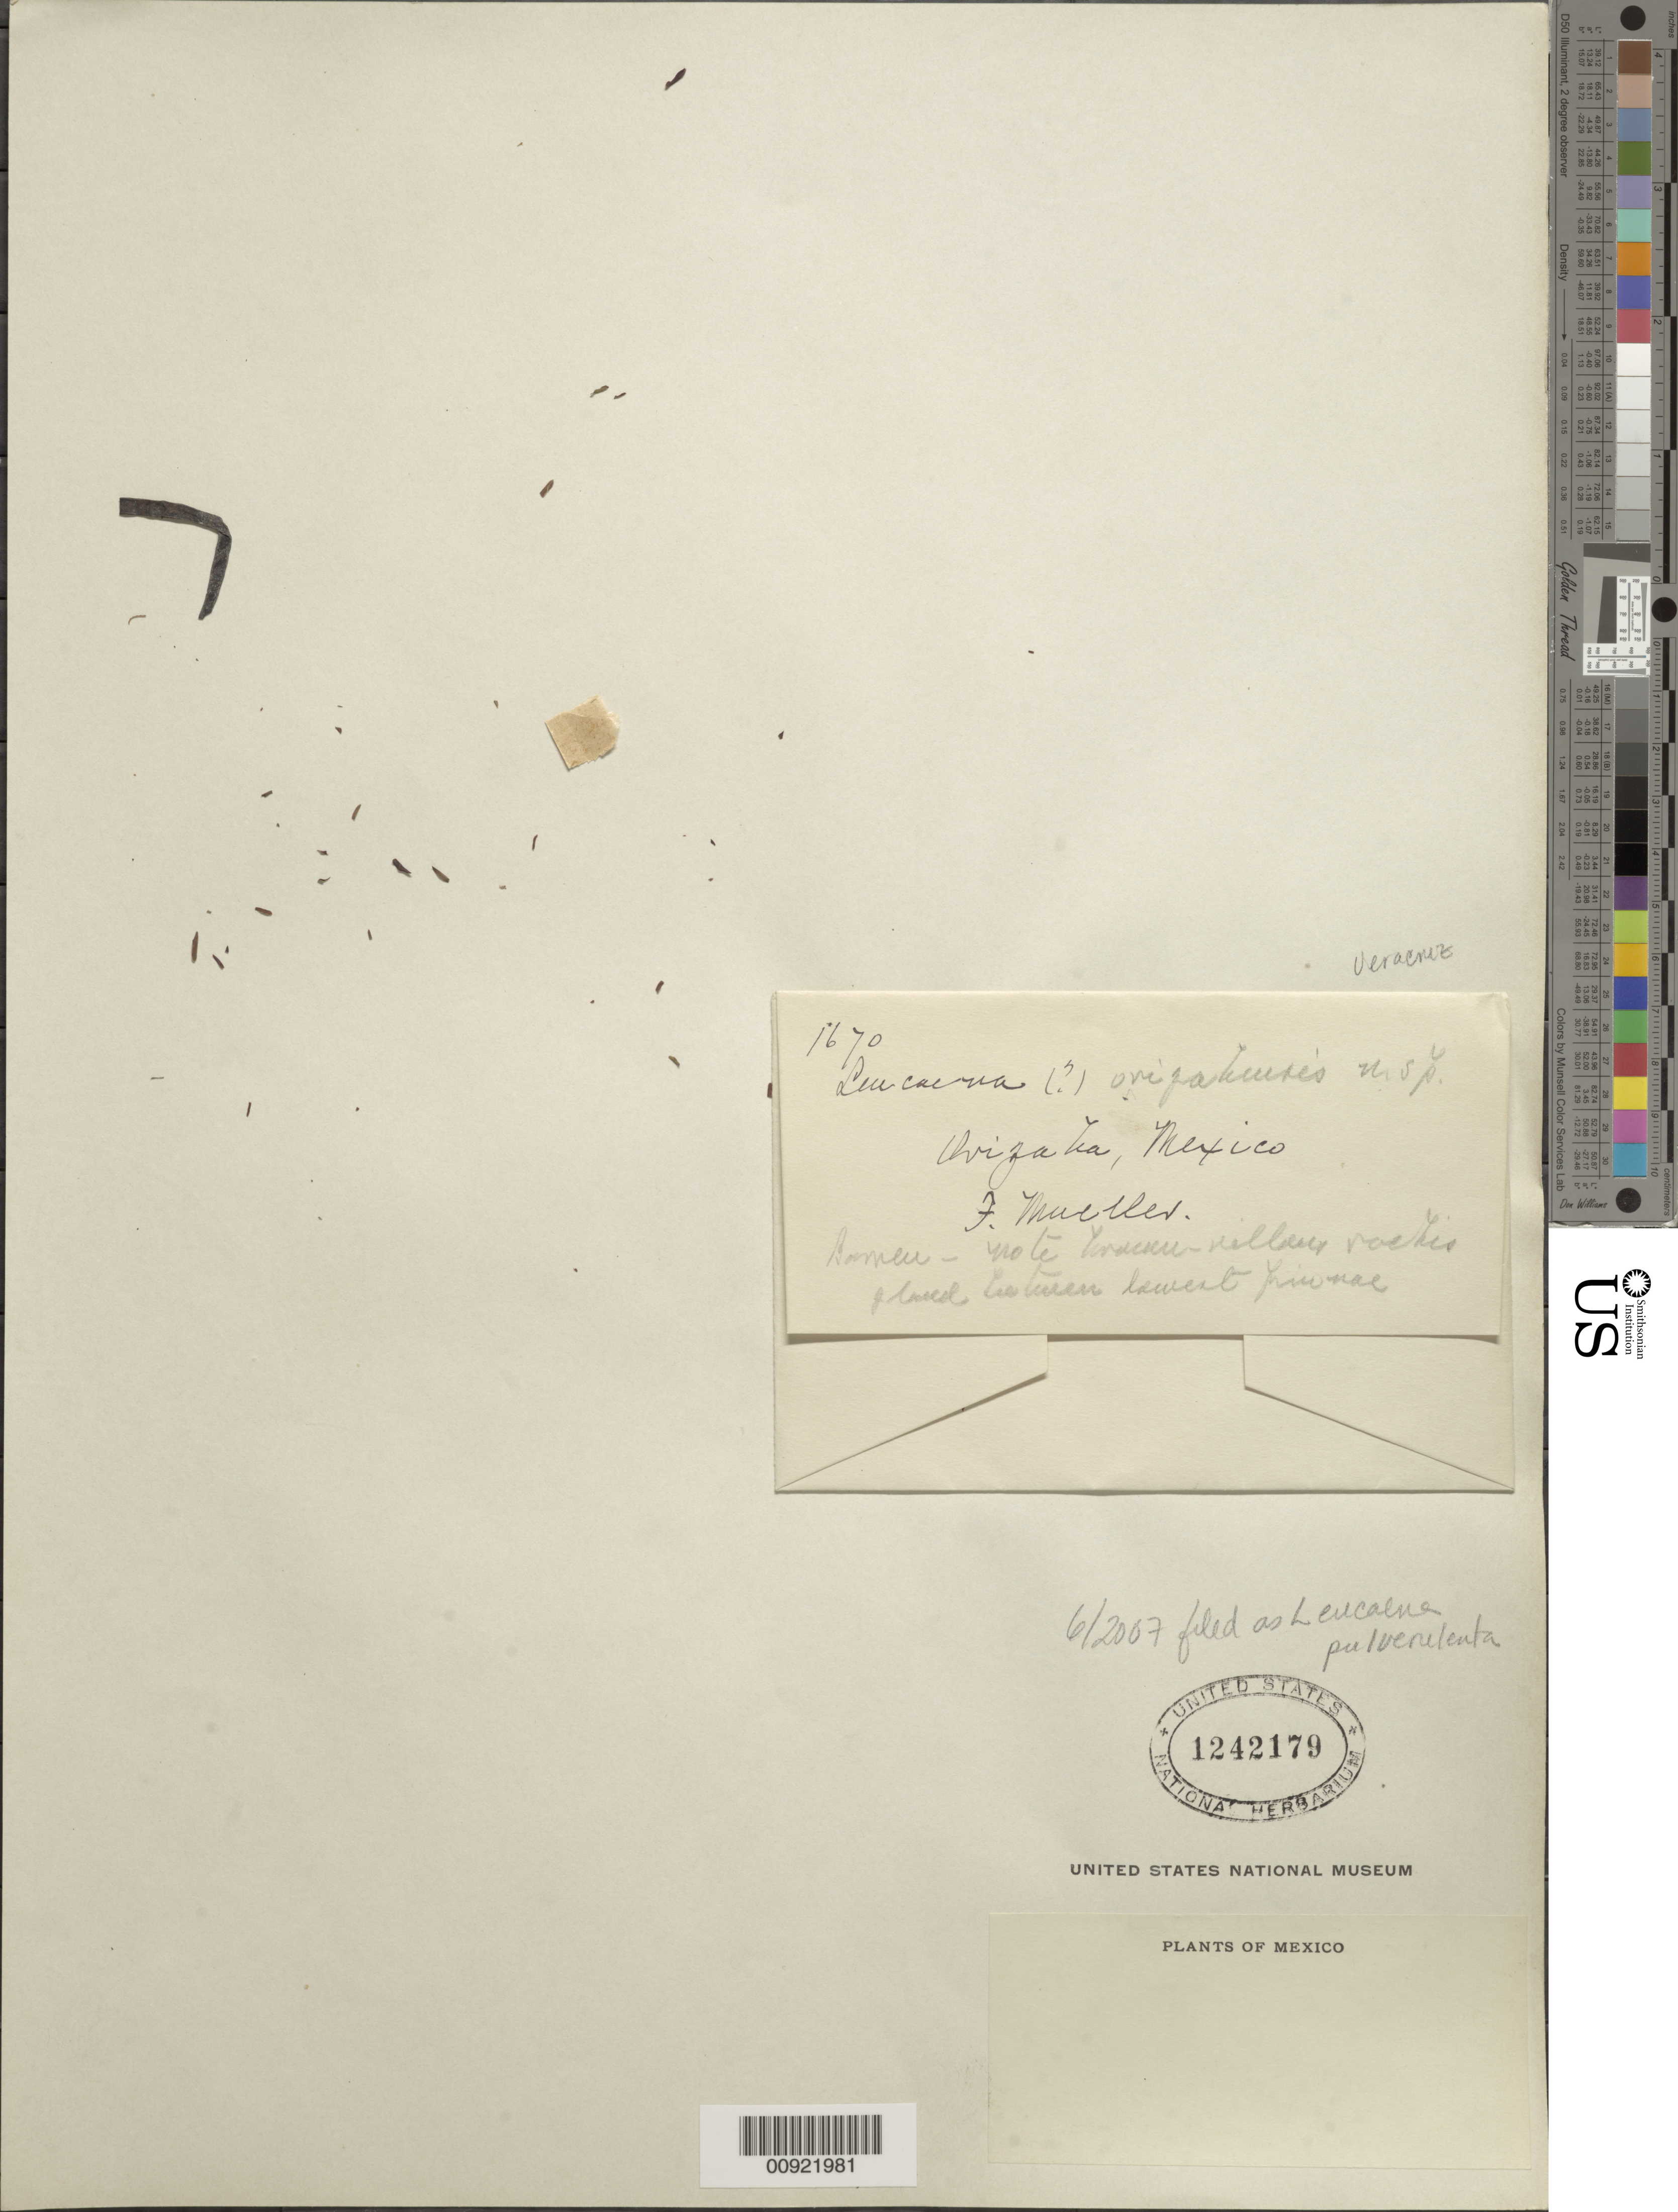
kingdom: Plantae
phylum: Tracheophyta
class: Magnoliopsida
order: Fabales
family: Fabaceae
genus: Leucaena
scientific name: Leucaena pulverulenta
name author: (Schltdl.) Benth.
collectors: F. Mueller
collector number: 1670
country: Mexico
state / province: Veracruz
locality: Orizaba.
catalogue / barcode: US 1242179